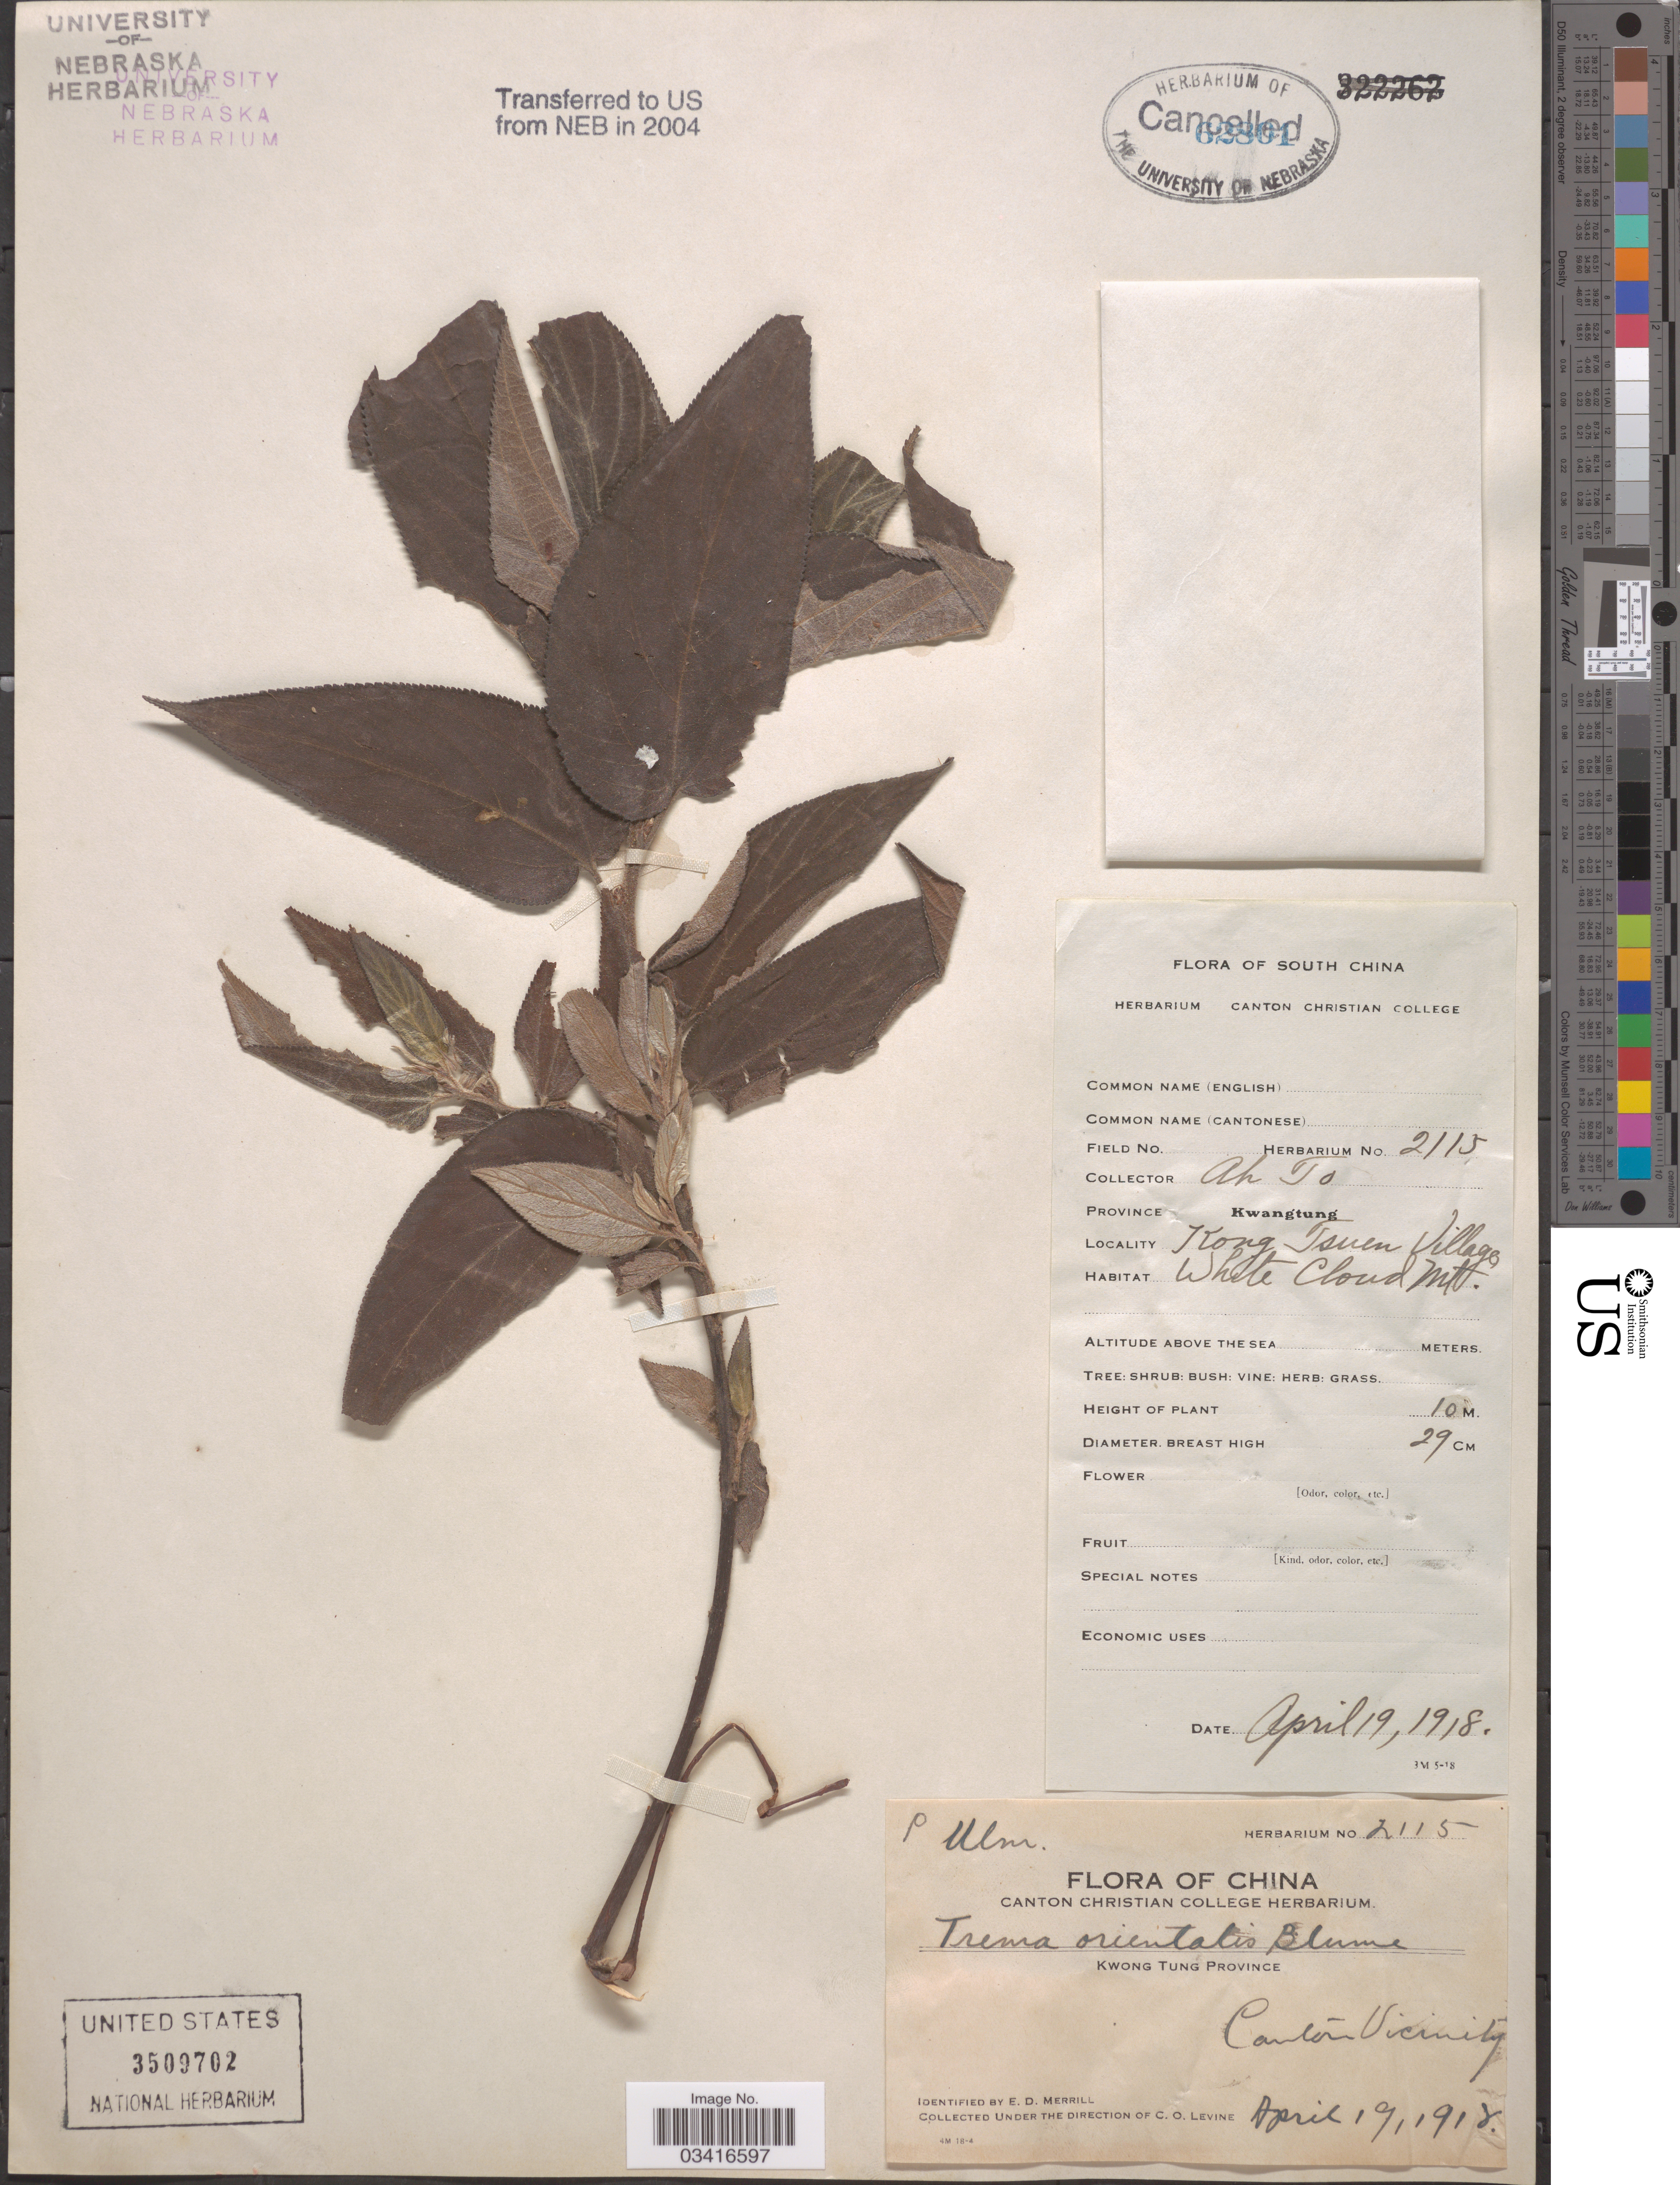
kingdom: Plantae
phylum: Tracheophyta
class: Magnoliopsida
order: Rosales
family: Cannabaceae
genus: Trema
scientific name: Trema orientale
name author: (L.) Blume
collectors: C. O. Levine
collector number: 2115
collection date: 1918-04-19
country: China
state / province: Guangdong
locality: Kwangtung. Kong Tsuen Villages. White Cloud Mt. Kwong Tung Province. Cantón Vicinity.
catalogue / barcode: US 3509702